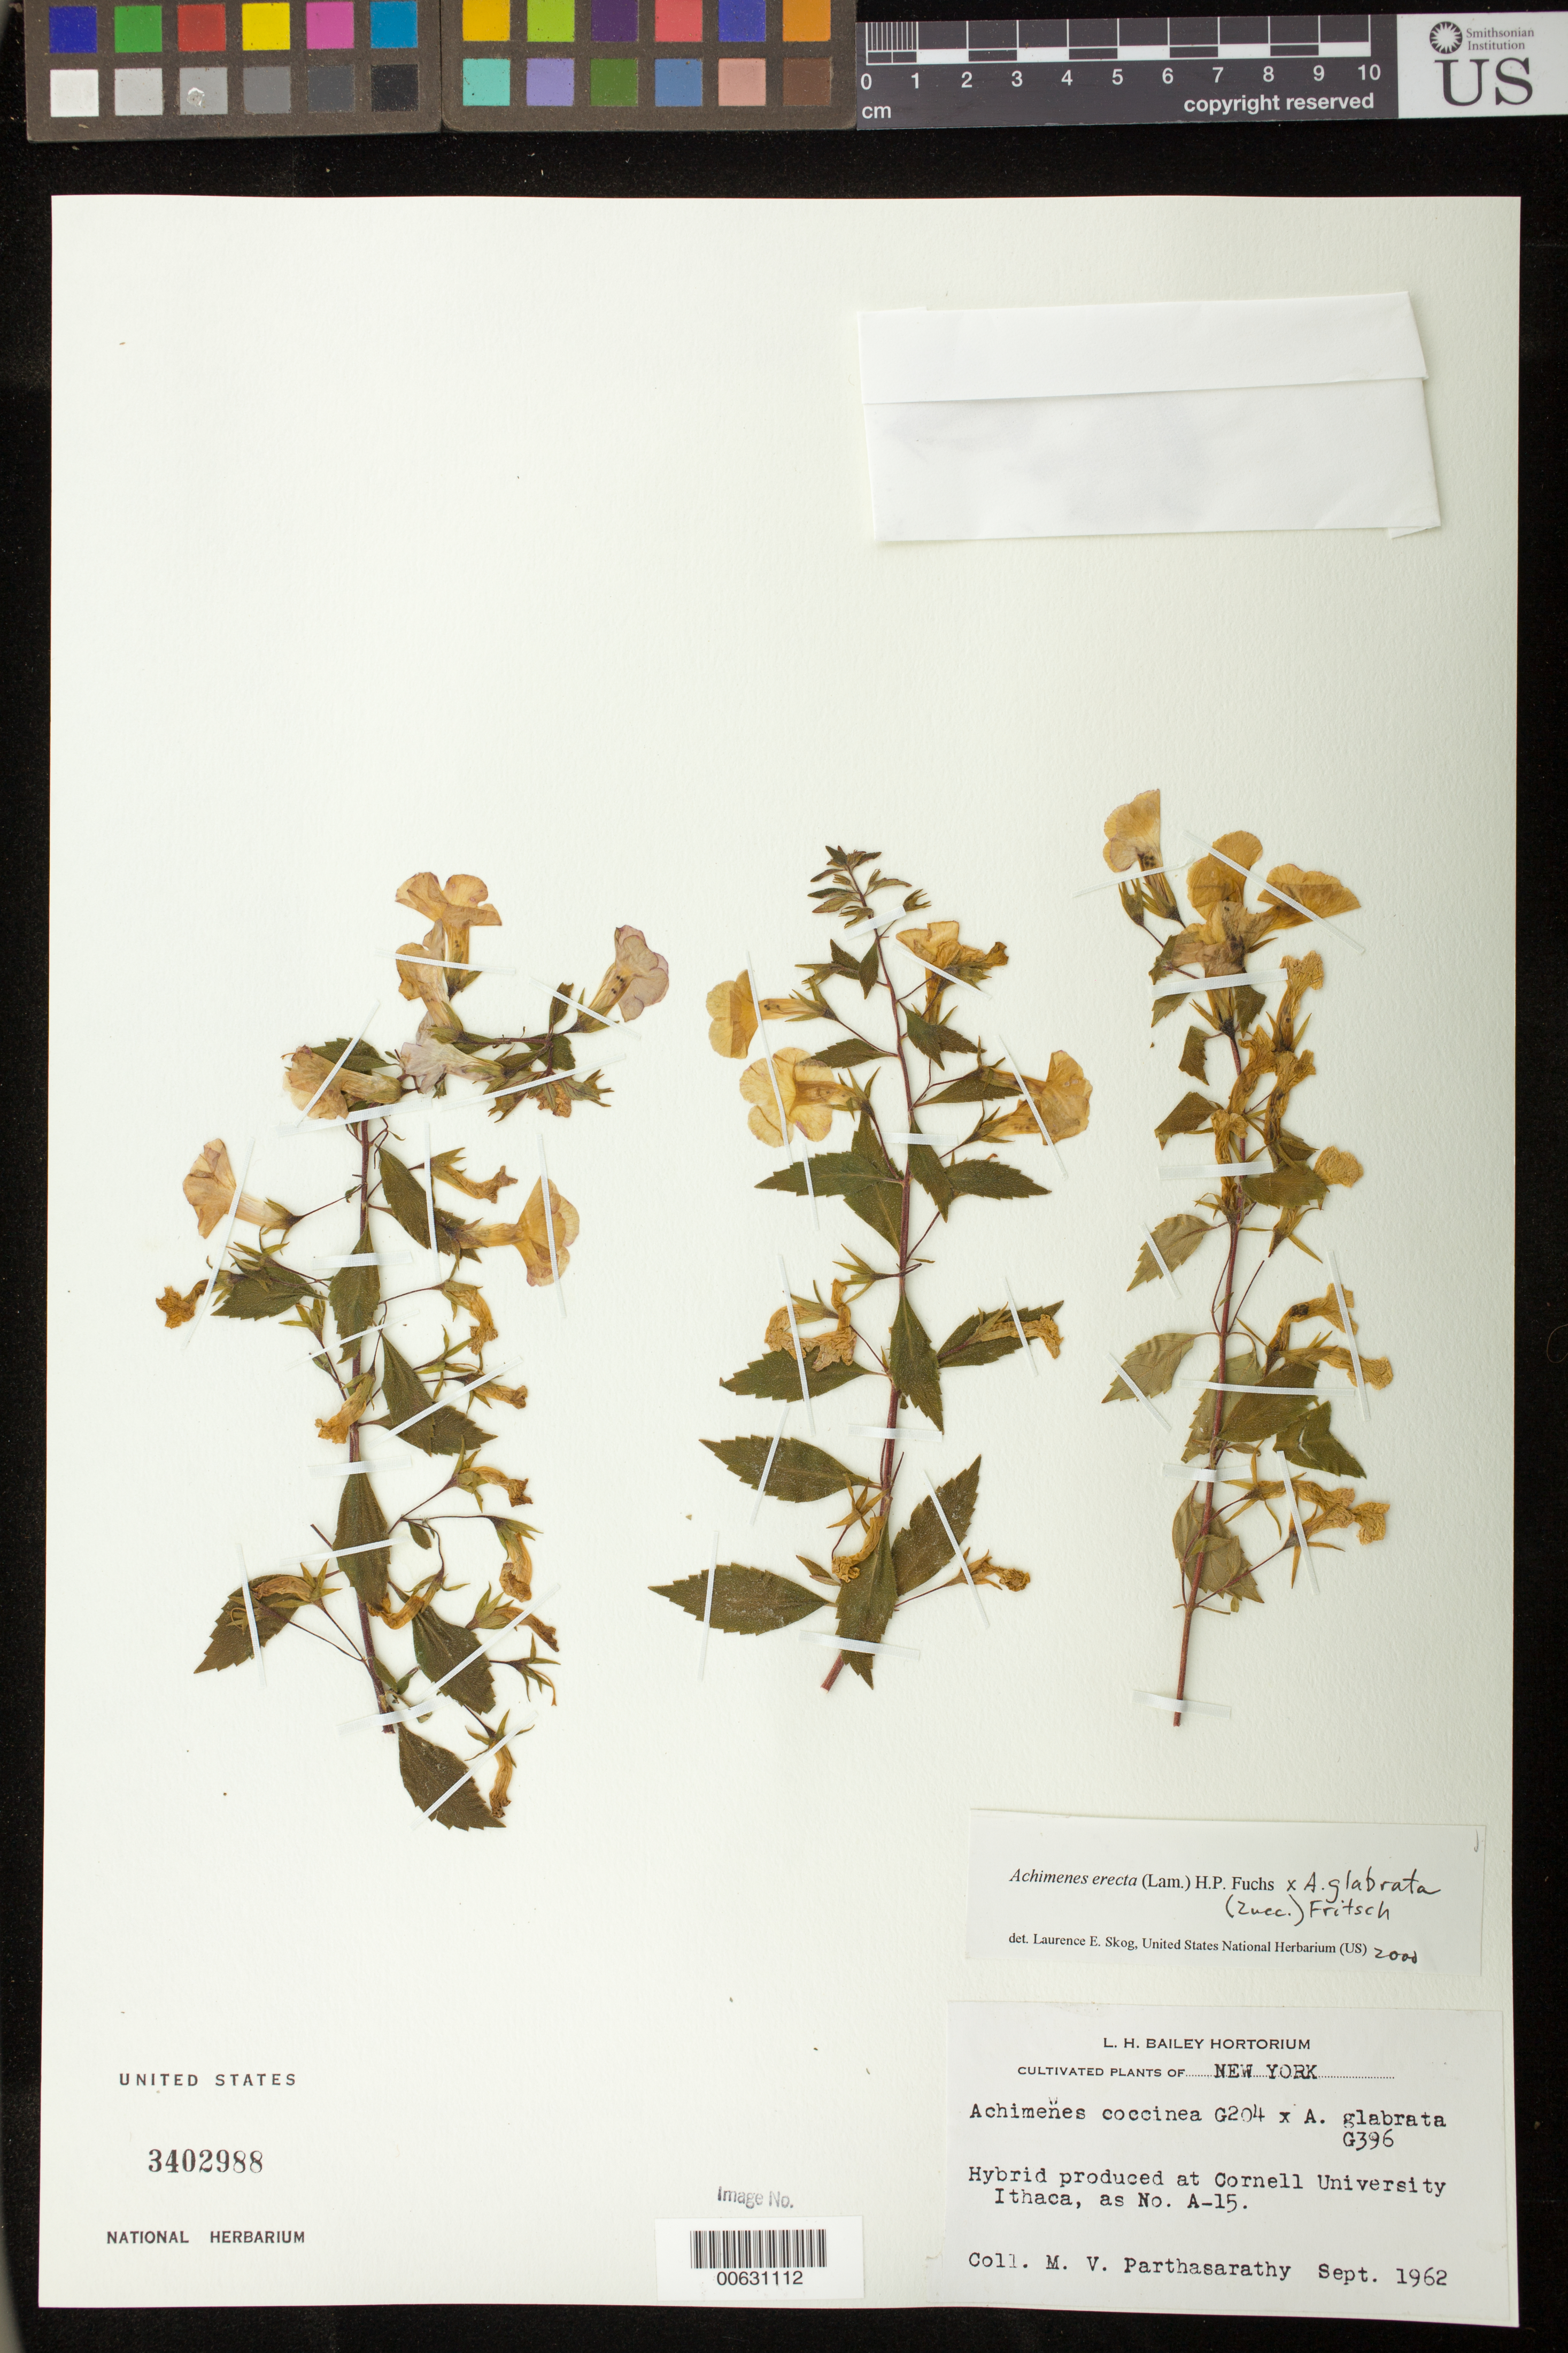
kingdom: Plantae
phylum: Tracheophyta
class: Magnoliopsida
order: Lamiales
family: Gesneriaceae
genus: Achimenes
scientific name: Achimenes hybrid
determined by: Skog, Laurence E.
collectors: M. Parthasarathy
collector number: s.n. [A-15]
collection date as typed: Sep 1962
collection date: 1962-09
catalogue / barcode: US 3402988